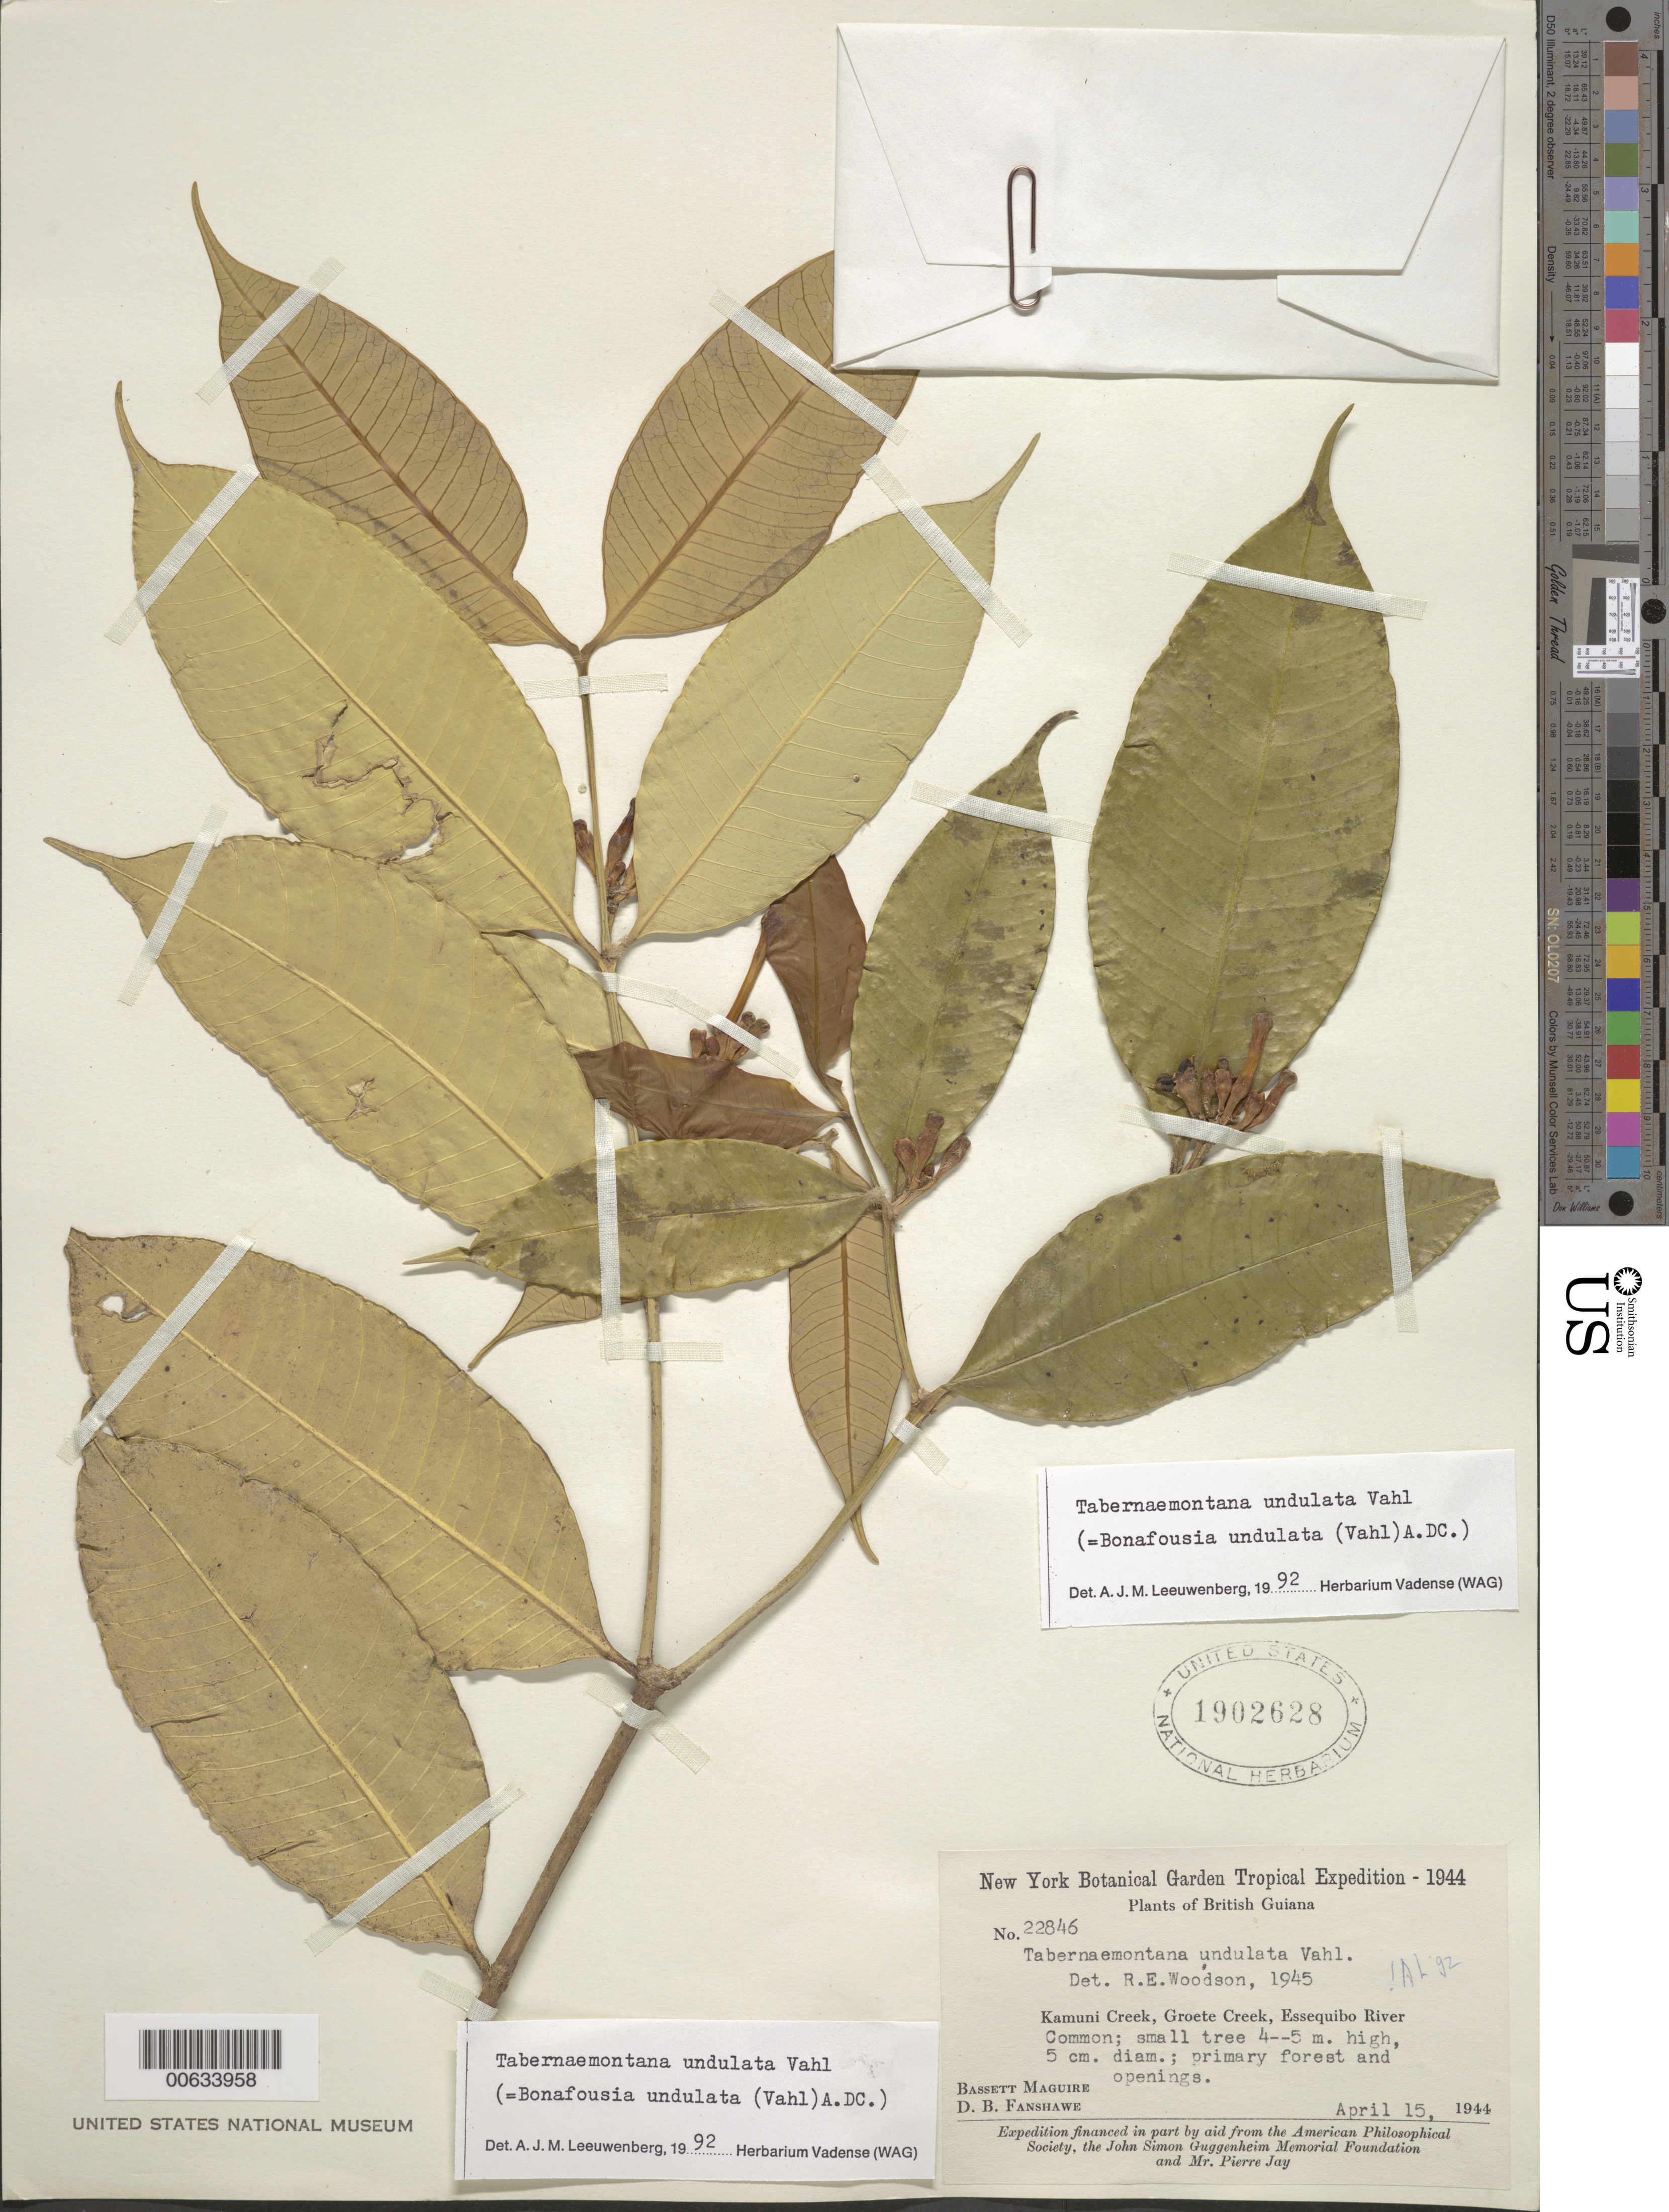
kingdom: Plantae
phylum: Tracheophyta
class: Magnoliopsida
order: Gentianales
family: Apocynaceae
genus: Tabernaemontana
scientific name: Tabernaemontana undulata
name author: Vahl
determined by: Leeuwenberg, A. J. M.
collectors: B. Maguire & D. B. Fanshawe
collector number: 22846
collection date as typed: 15-Apr-44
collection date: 1944-04-15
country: Guyana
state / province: Essequibo Isl-W. Demerara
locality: Kamuni Creek, Groete Creek, Essequibo River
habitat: Primary forest and openings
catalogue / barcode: US 1902628